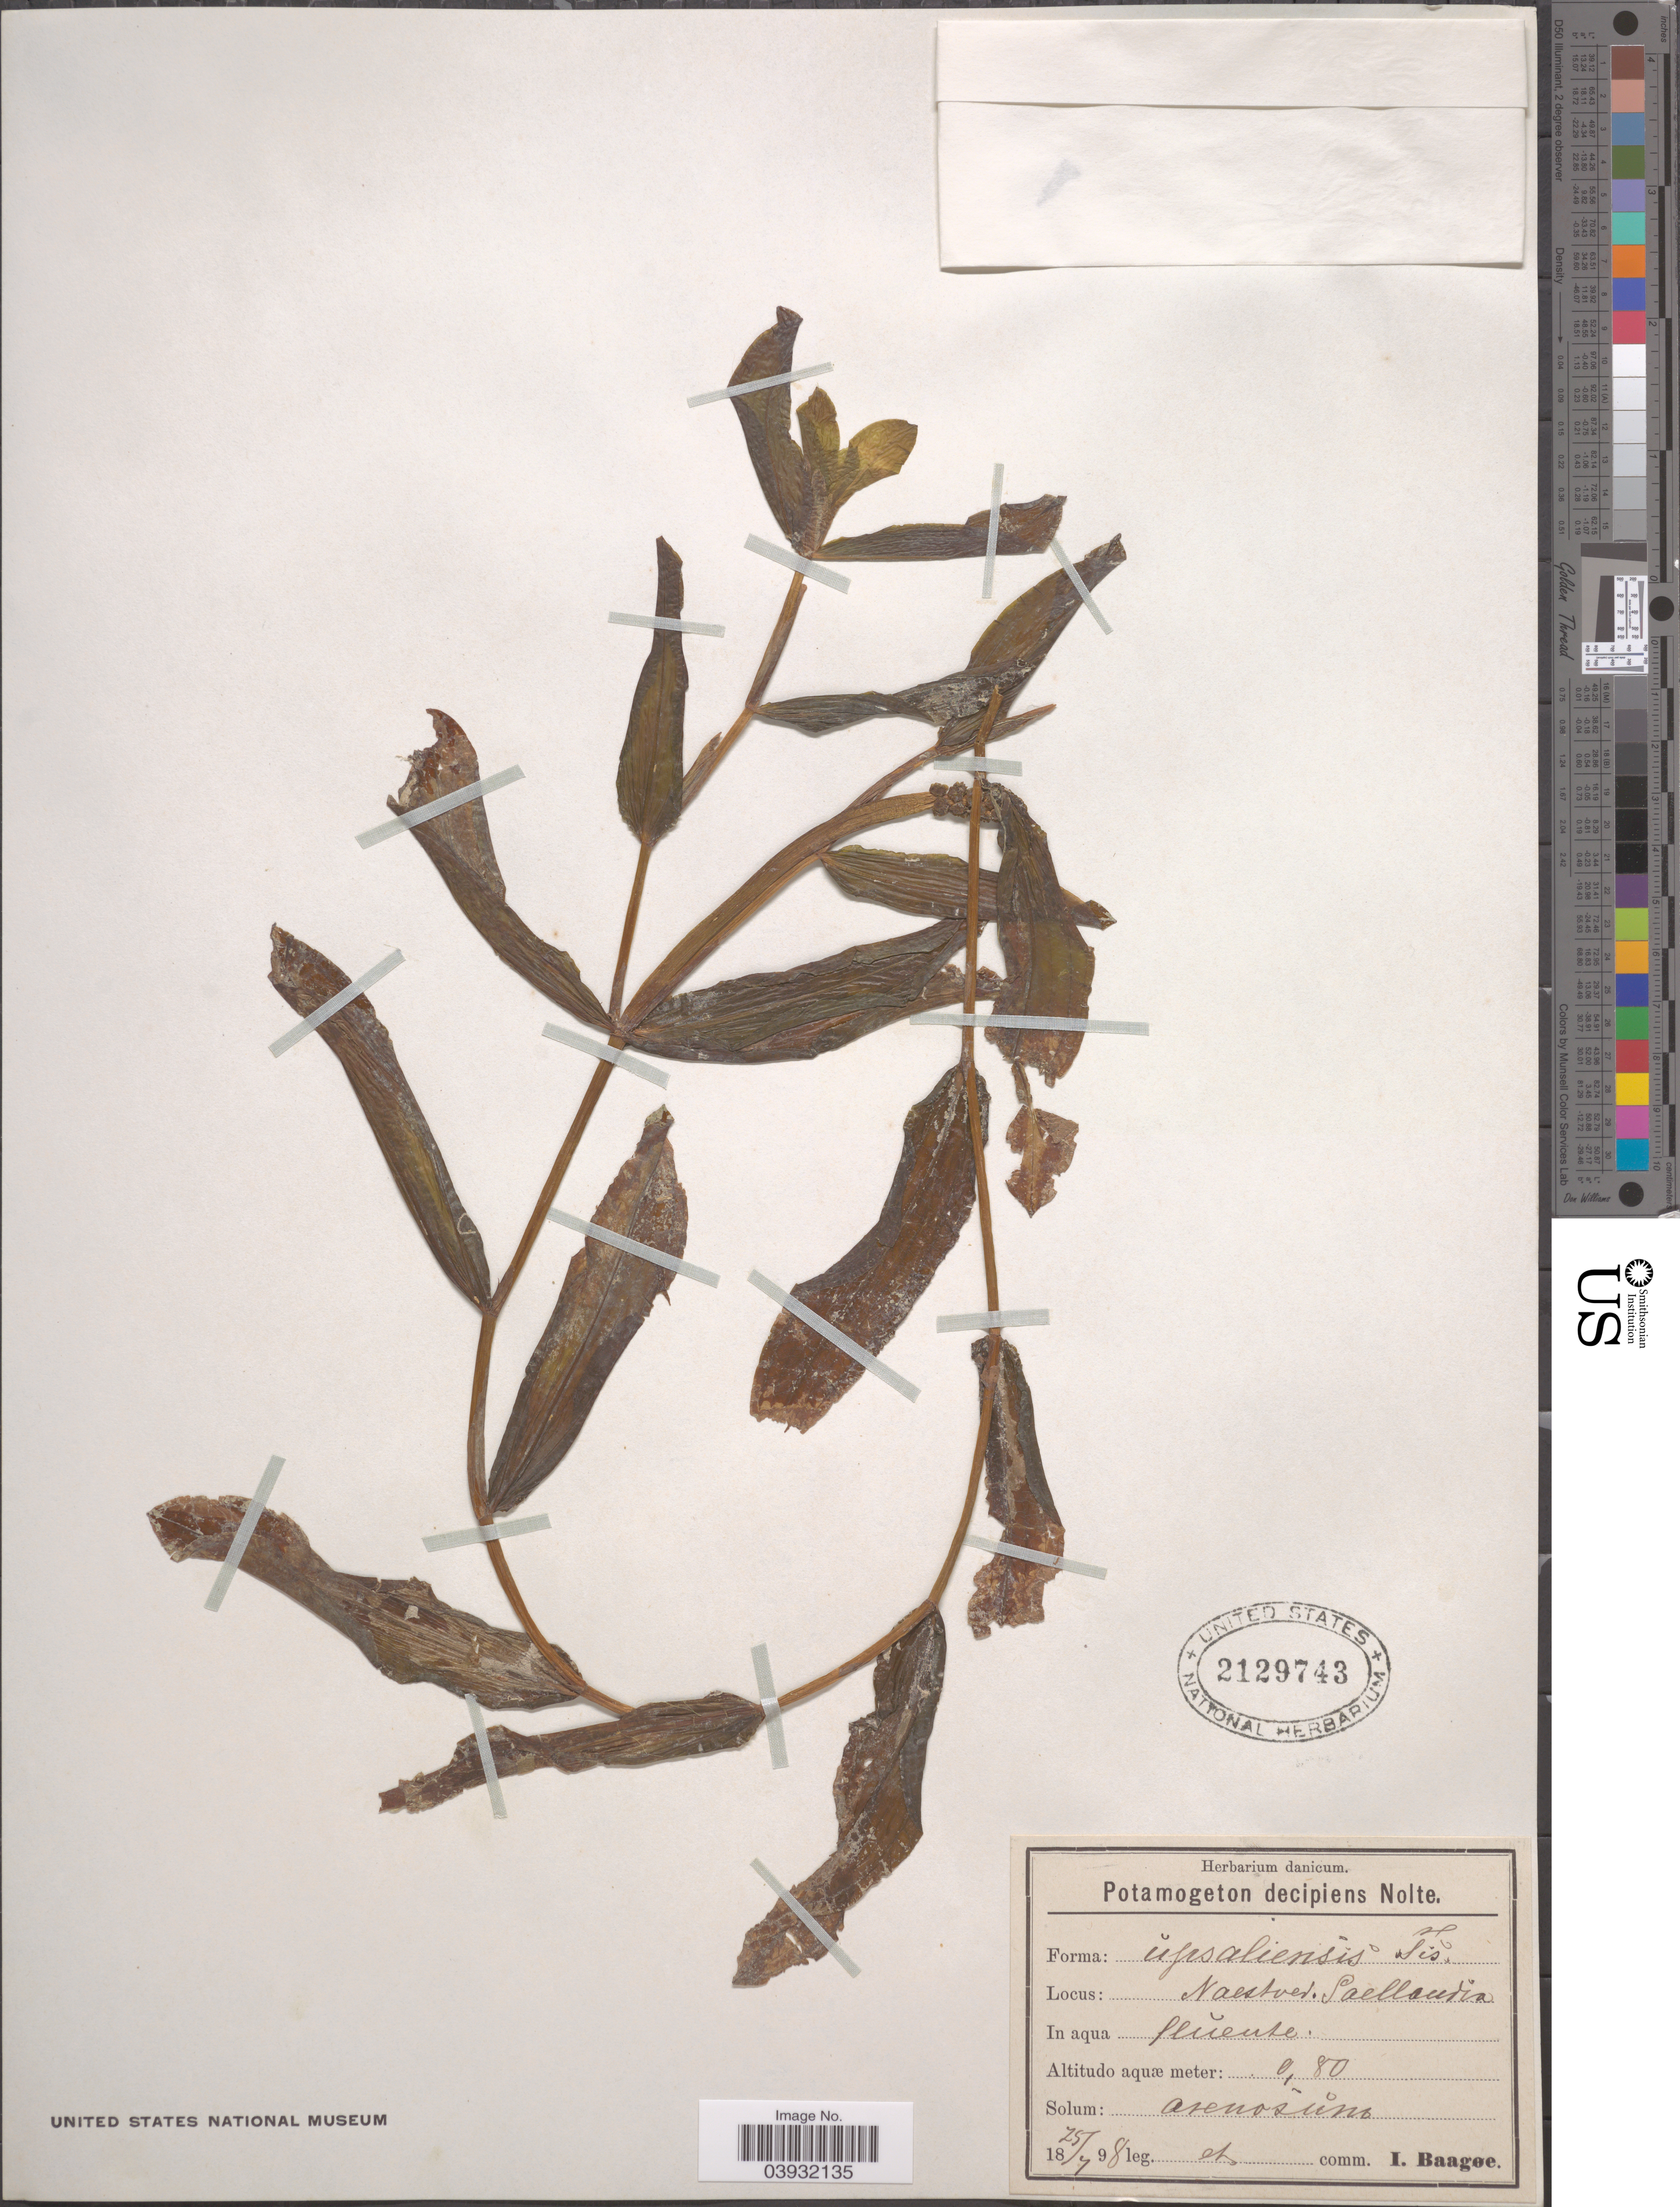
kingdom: Plantae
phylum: Tracheophyta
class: Liliopsida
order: Alismatales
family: Potamogetonaceae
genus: Potamogeton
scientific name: Potamogeton decipiens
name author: Nolte ex W.D.J. Koch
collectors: I. Baagøe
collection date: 1898-07-25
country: Denmark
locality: Næstved. Saellantia.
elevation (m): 0.8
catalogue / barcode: US 2129743